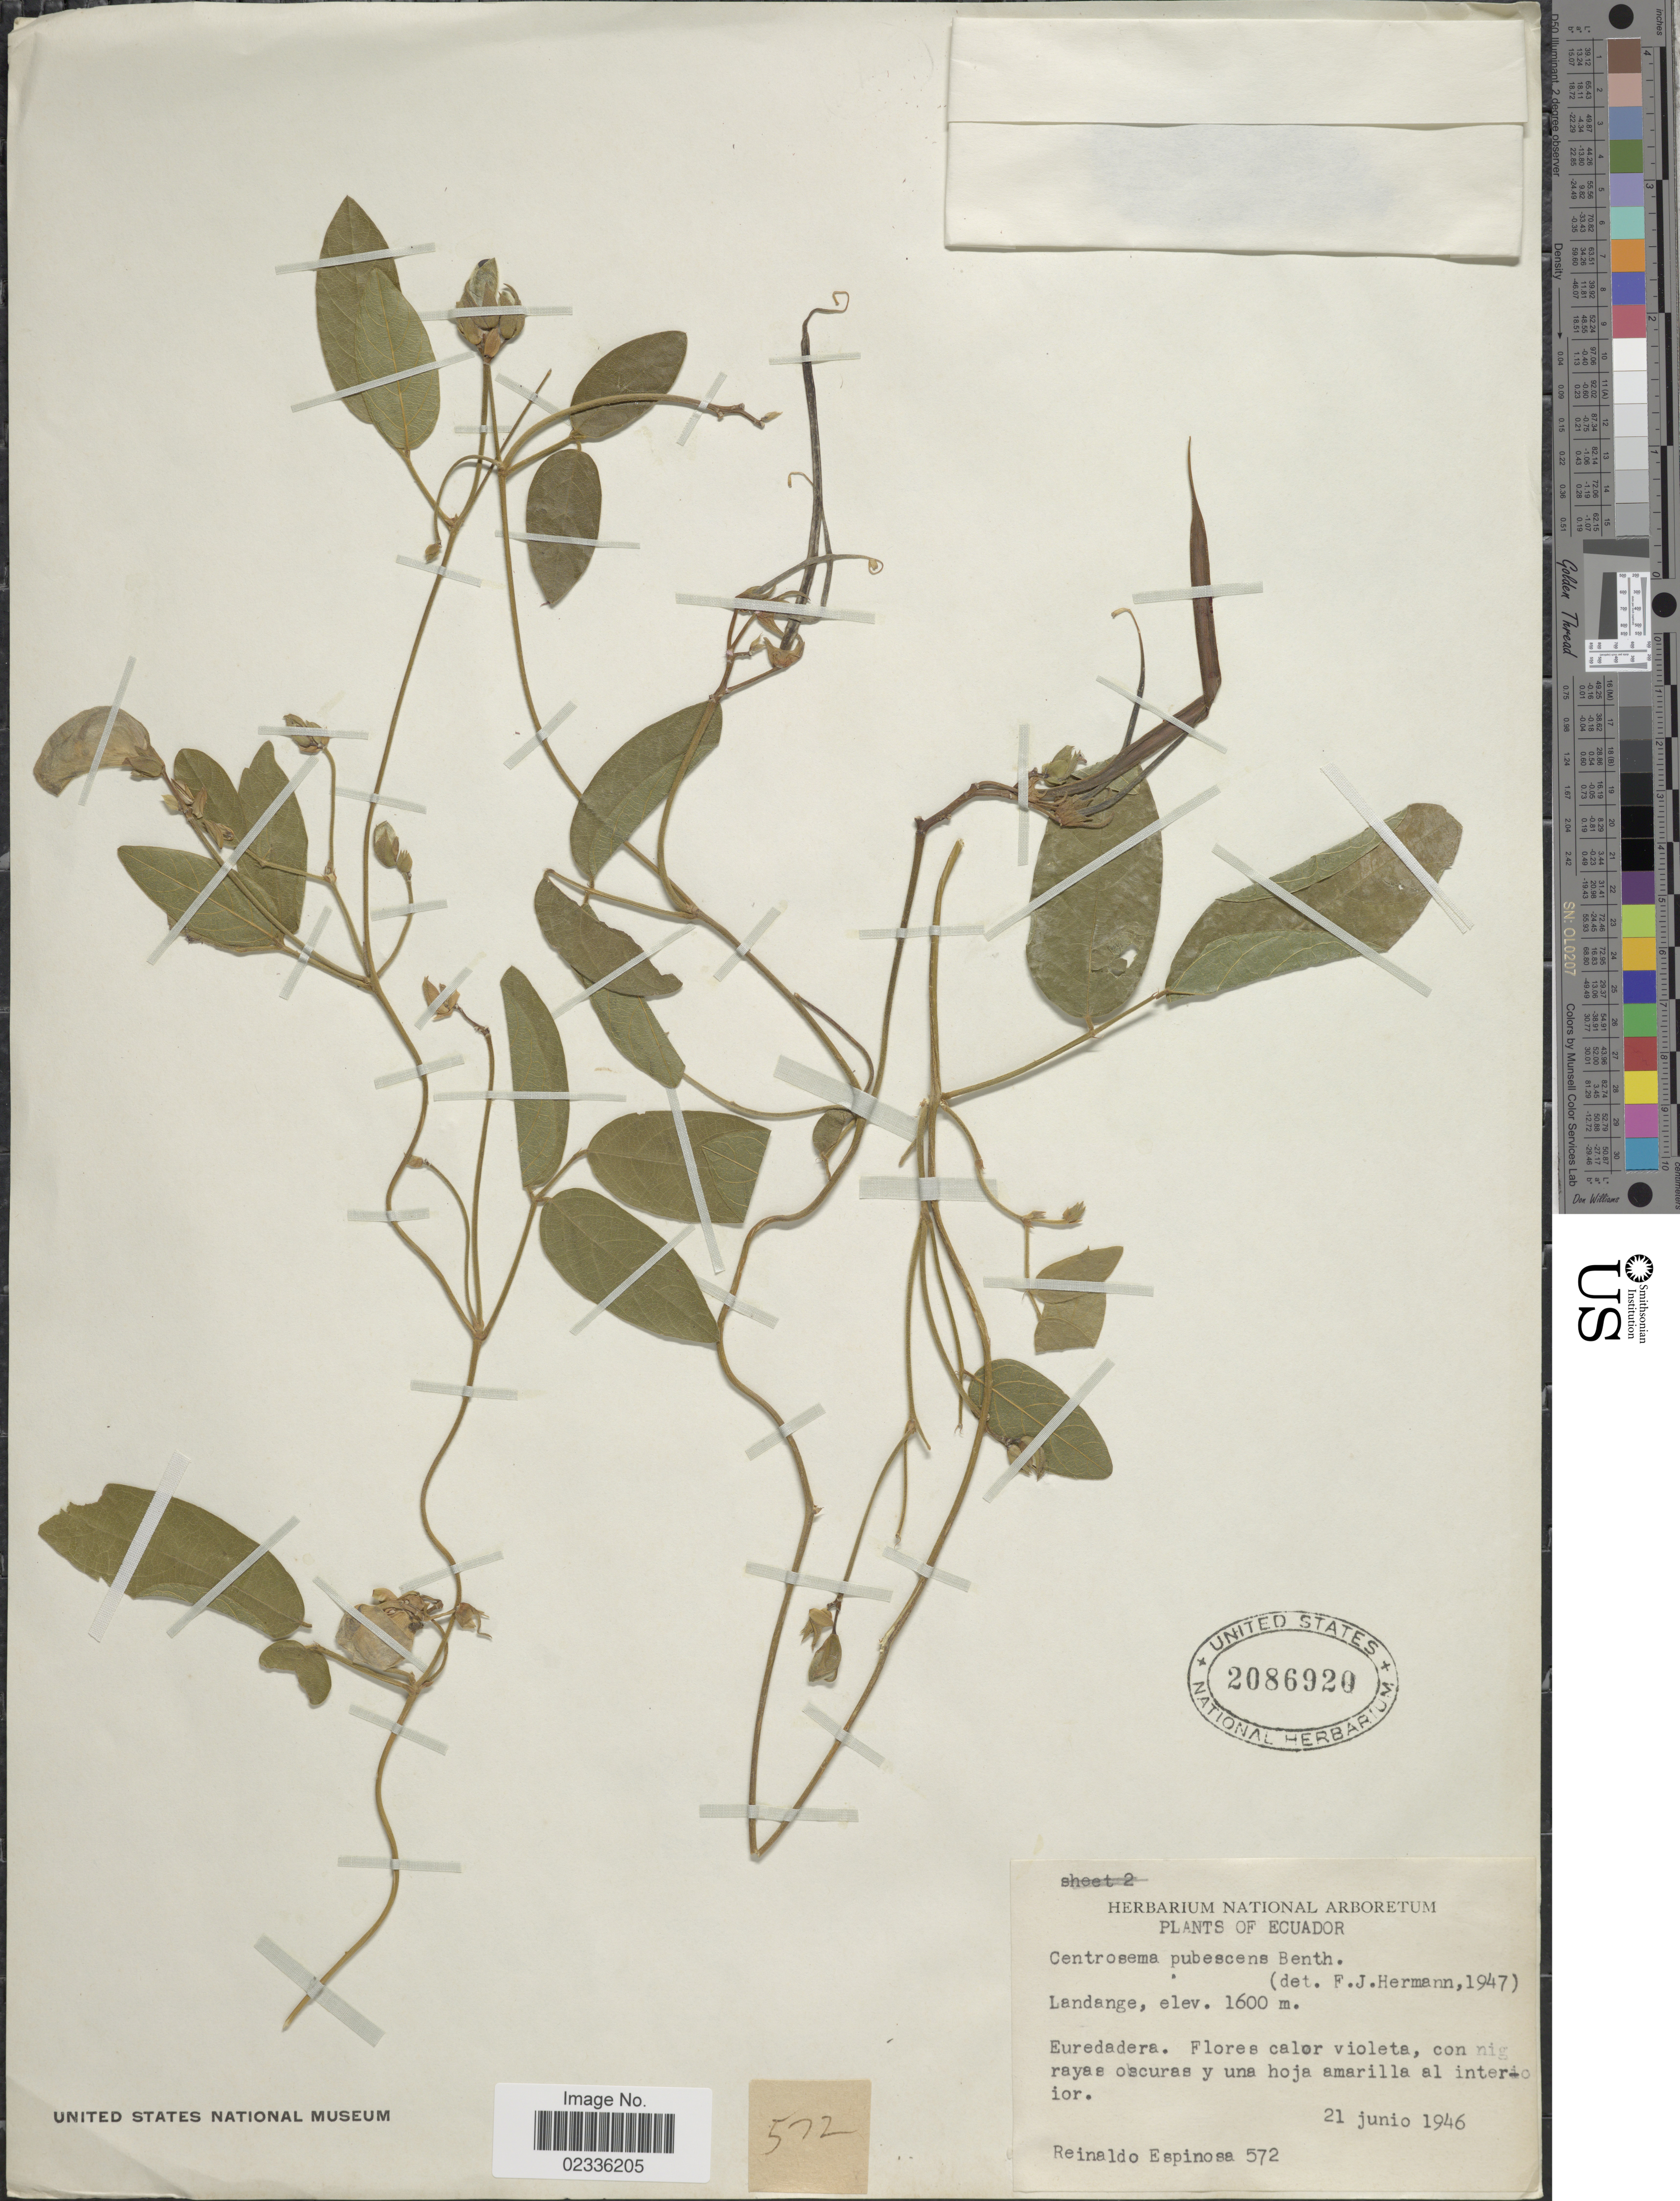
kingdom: Plantae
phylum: Tracheophyta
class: Magnoliopsida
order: Fabales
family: Fabaceae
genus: Centrosema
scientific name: Centrosema pubescens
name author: Benth.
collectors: R. Espinosa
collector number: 572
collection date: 1946-06-21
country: Ecuador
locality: Landange, Euredadera.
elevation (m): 1600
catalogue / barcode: US 2086920